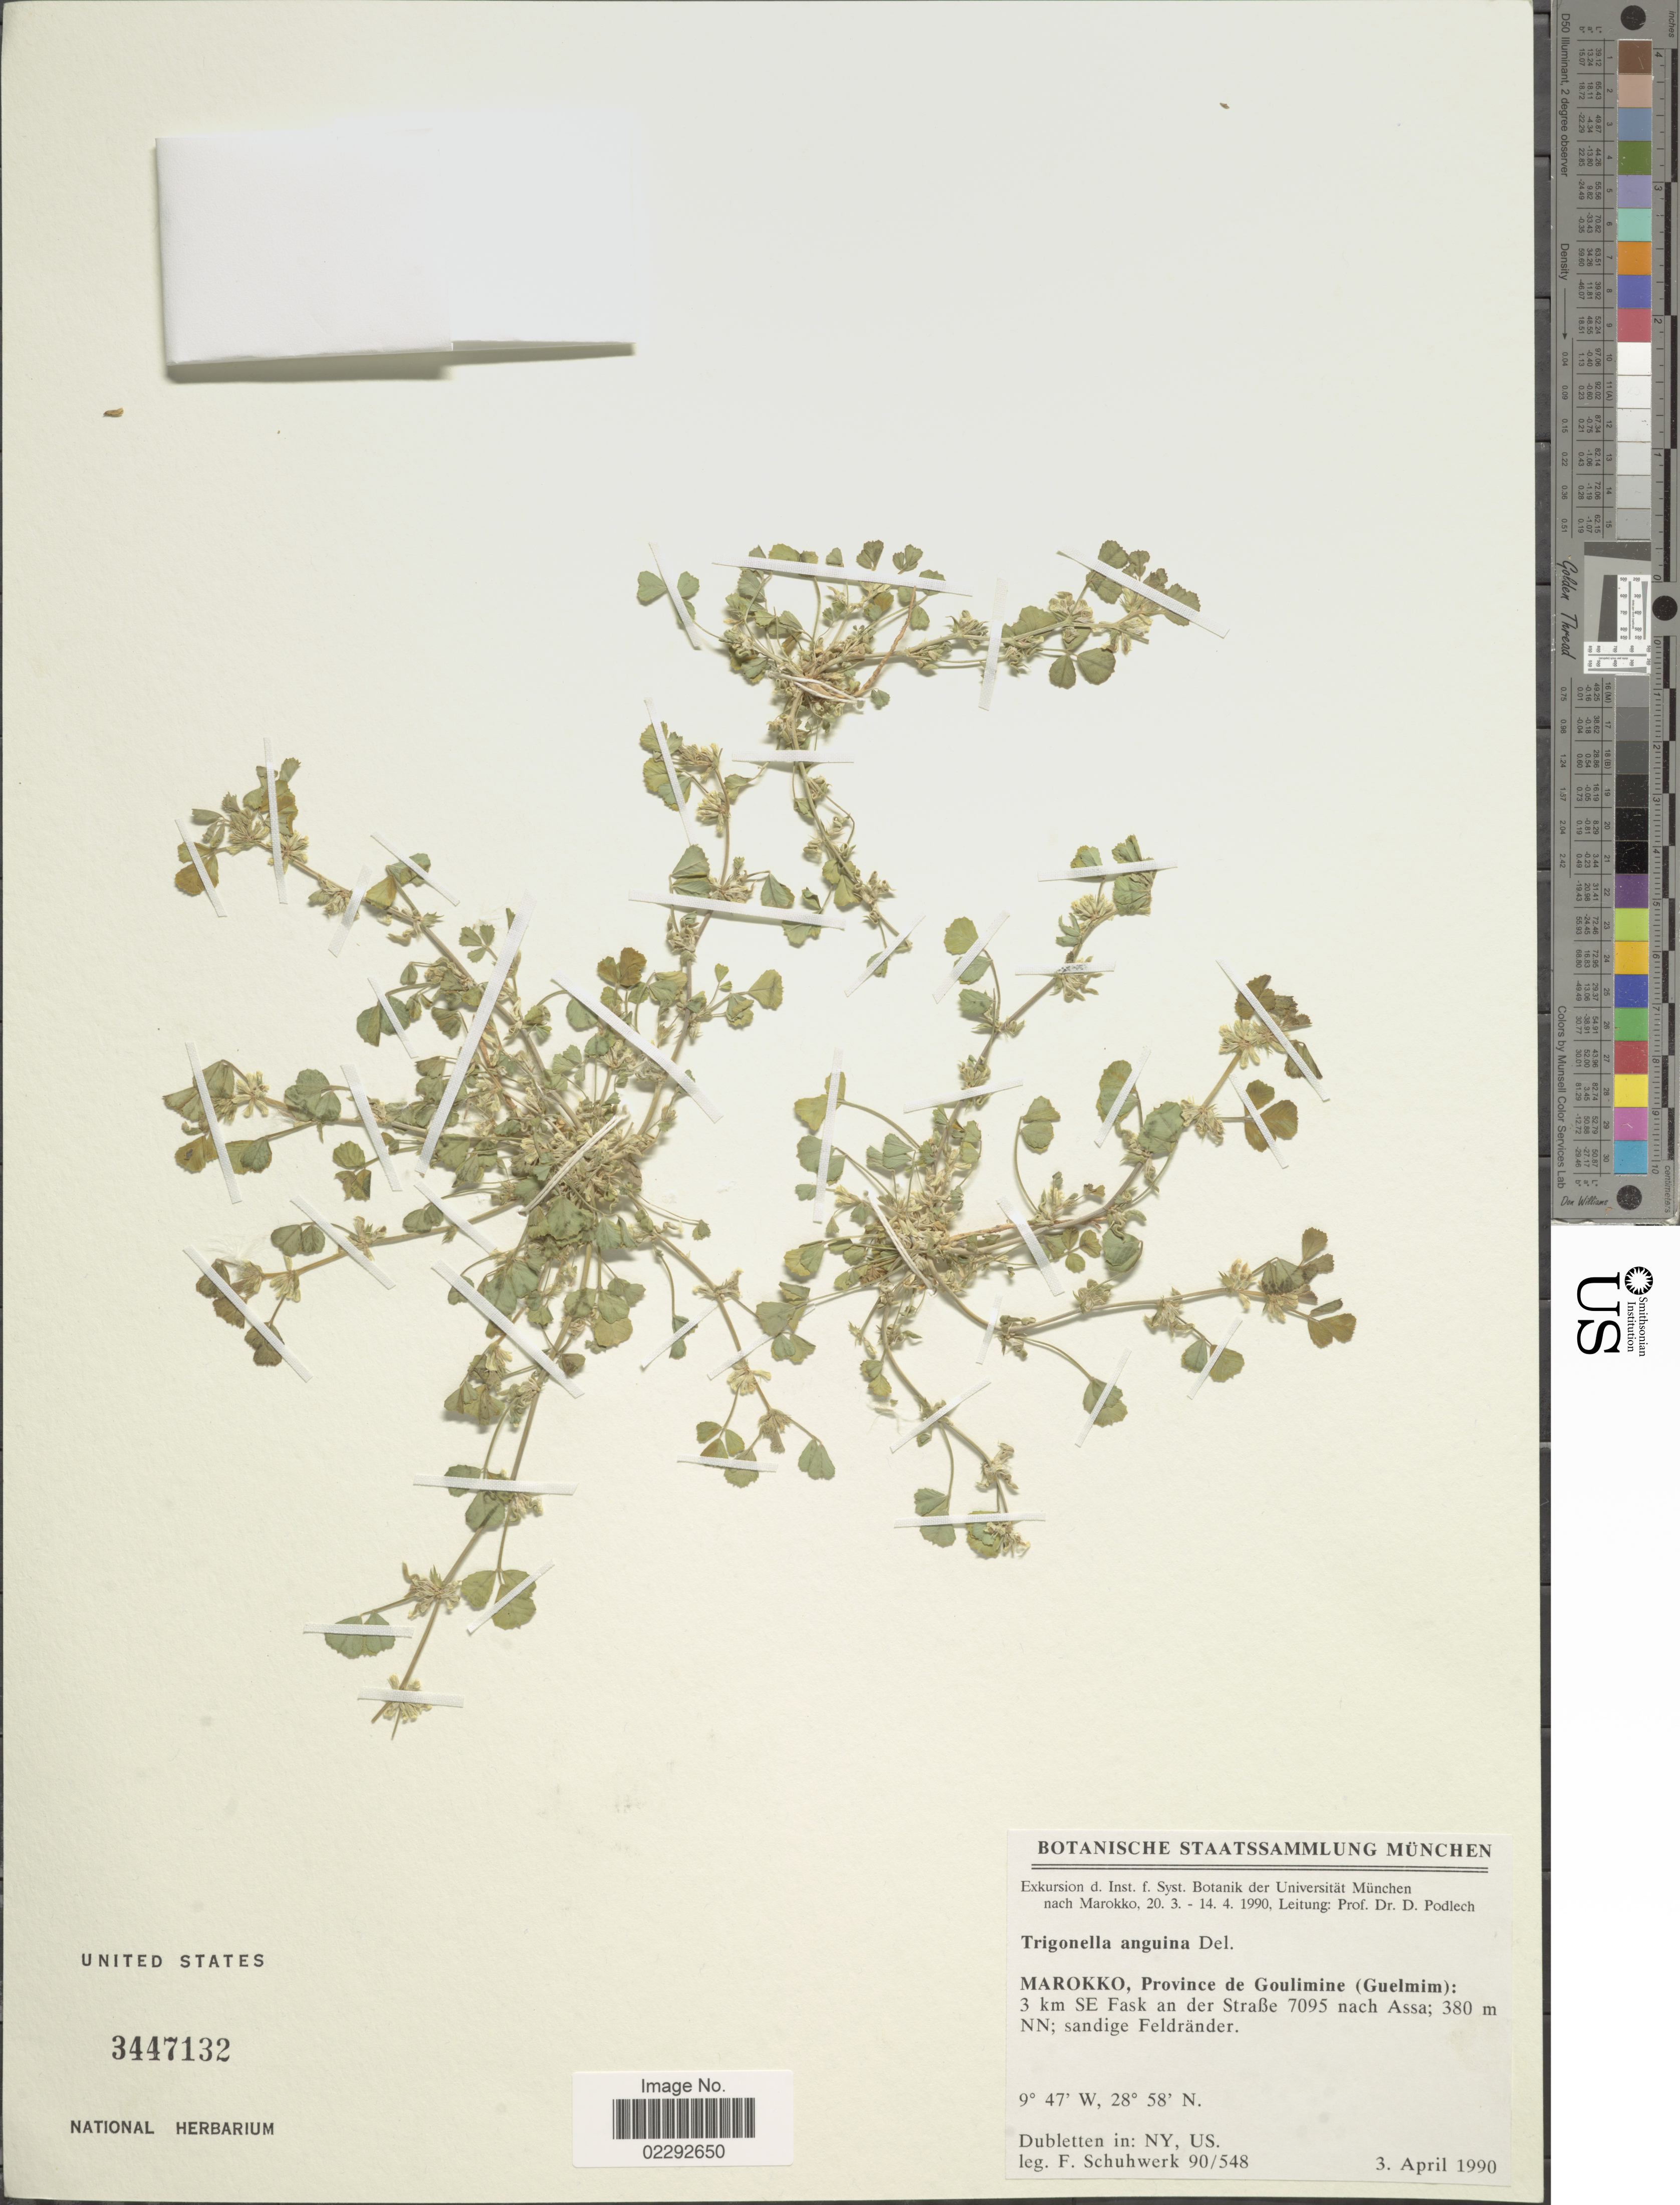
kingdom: Plantae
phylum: Tracheophyta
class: Magnoliopsida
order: Fabales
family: Fabaceae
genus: Trigonella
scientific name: Trigonella anguina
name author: Delile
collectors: Schuhwerk, F.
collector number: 90/548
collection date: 1990-04-03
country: Morocco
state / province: Guelmim-Es Smara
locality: Province de Goulimine (Guelmime): 3 km SE Fask an der Straße 7095 nach Assa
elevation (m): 380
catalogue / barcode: US 3447132